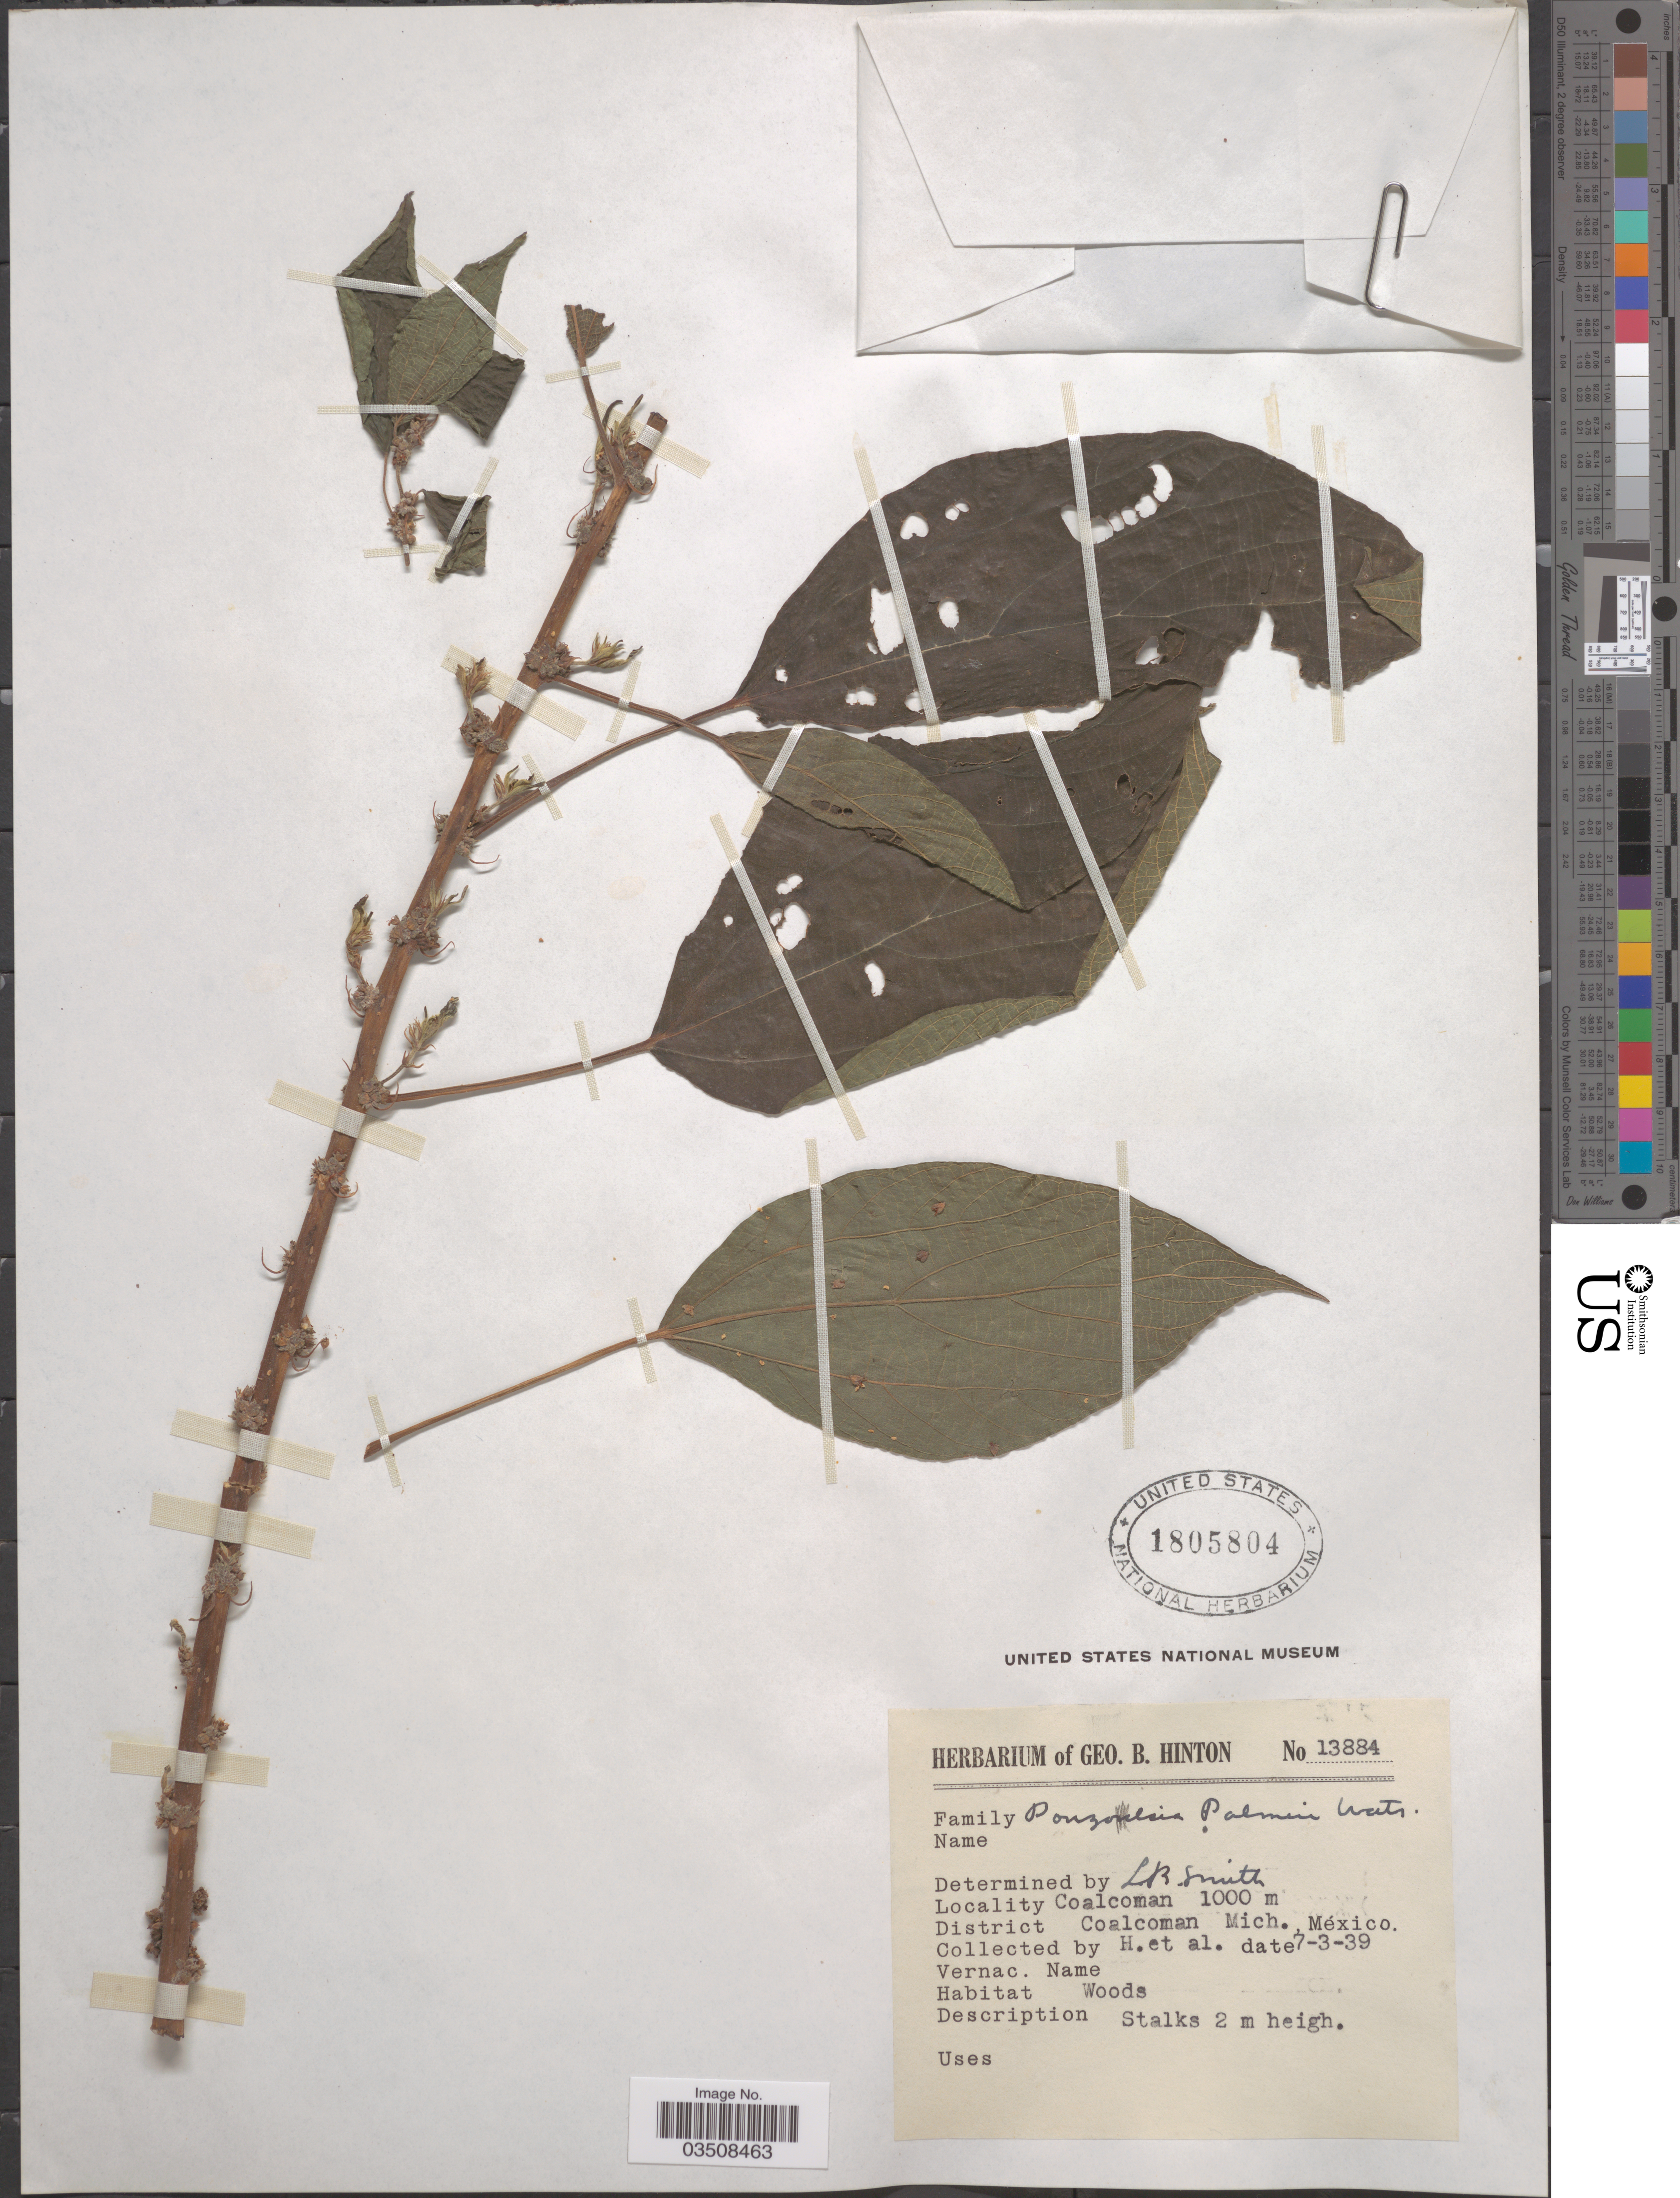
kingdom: Plantae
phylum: Tracheophyta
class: Magnoliopsida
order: Rosales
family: Urticaceae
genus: Pouzolzia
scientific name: Pouzolzia palmeri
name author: S. Watson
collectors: G. B. Hinton & et al.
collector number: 13884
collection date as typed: Transcribed d/m/y: 7/3/39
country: Mexico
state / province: Michoacán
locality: Coalcoman. District Coalcoman.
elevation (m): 1000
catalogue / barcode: US 1805804